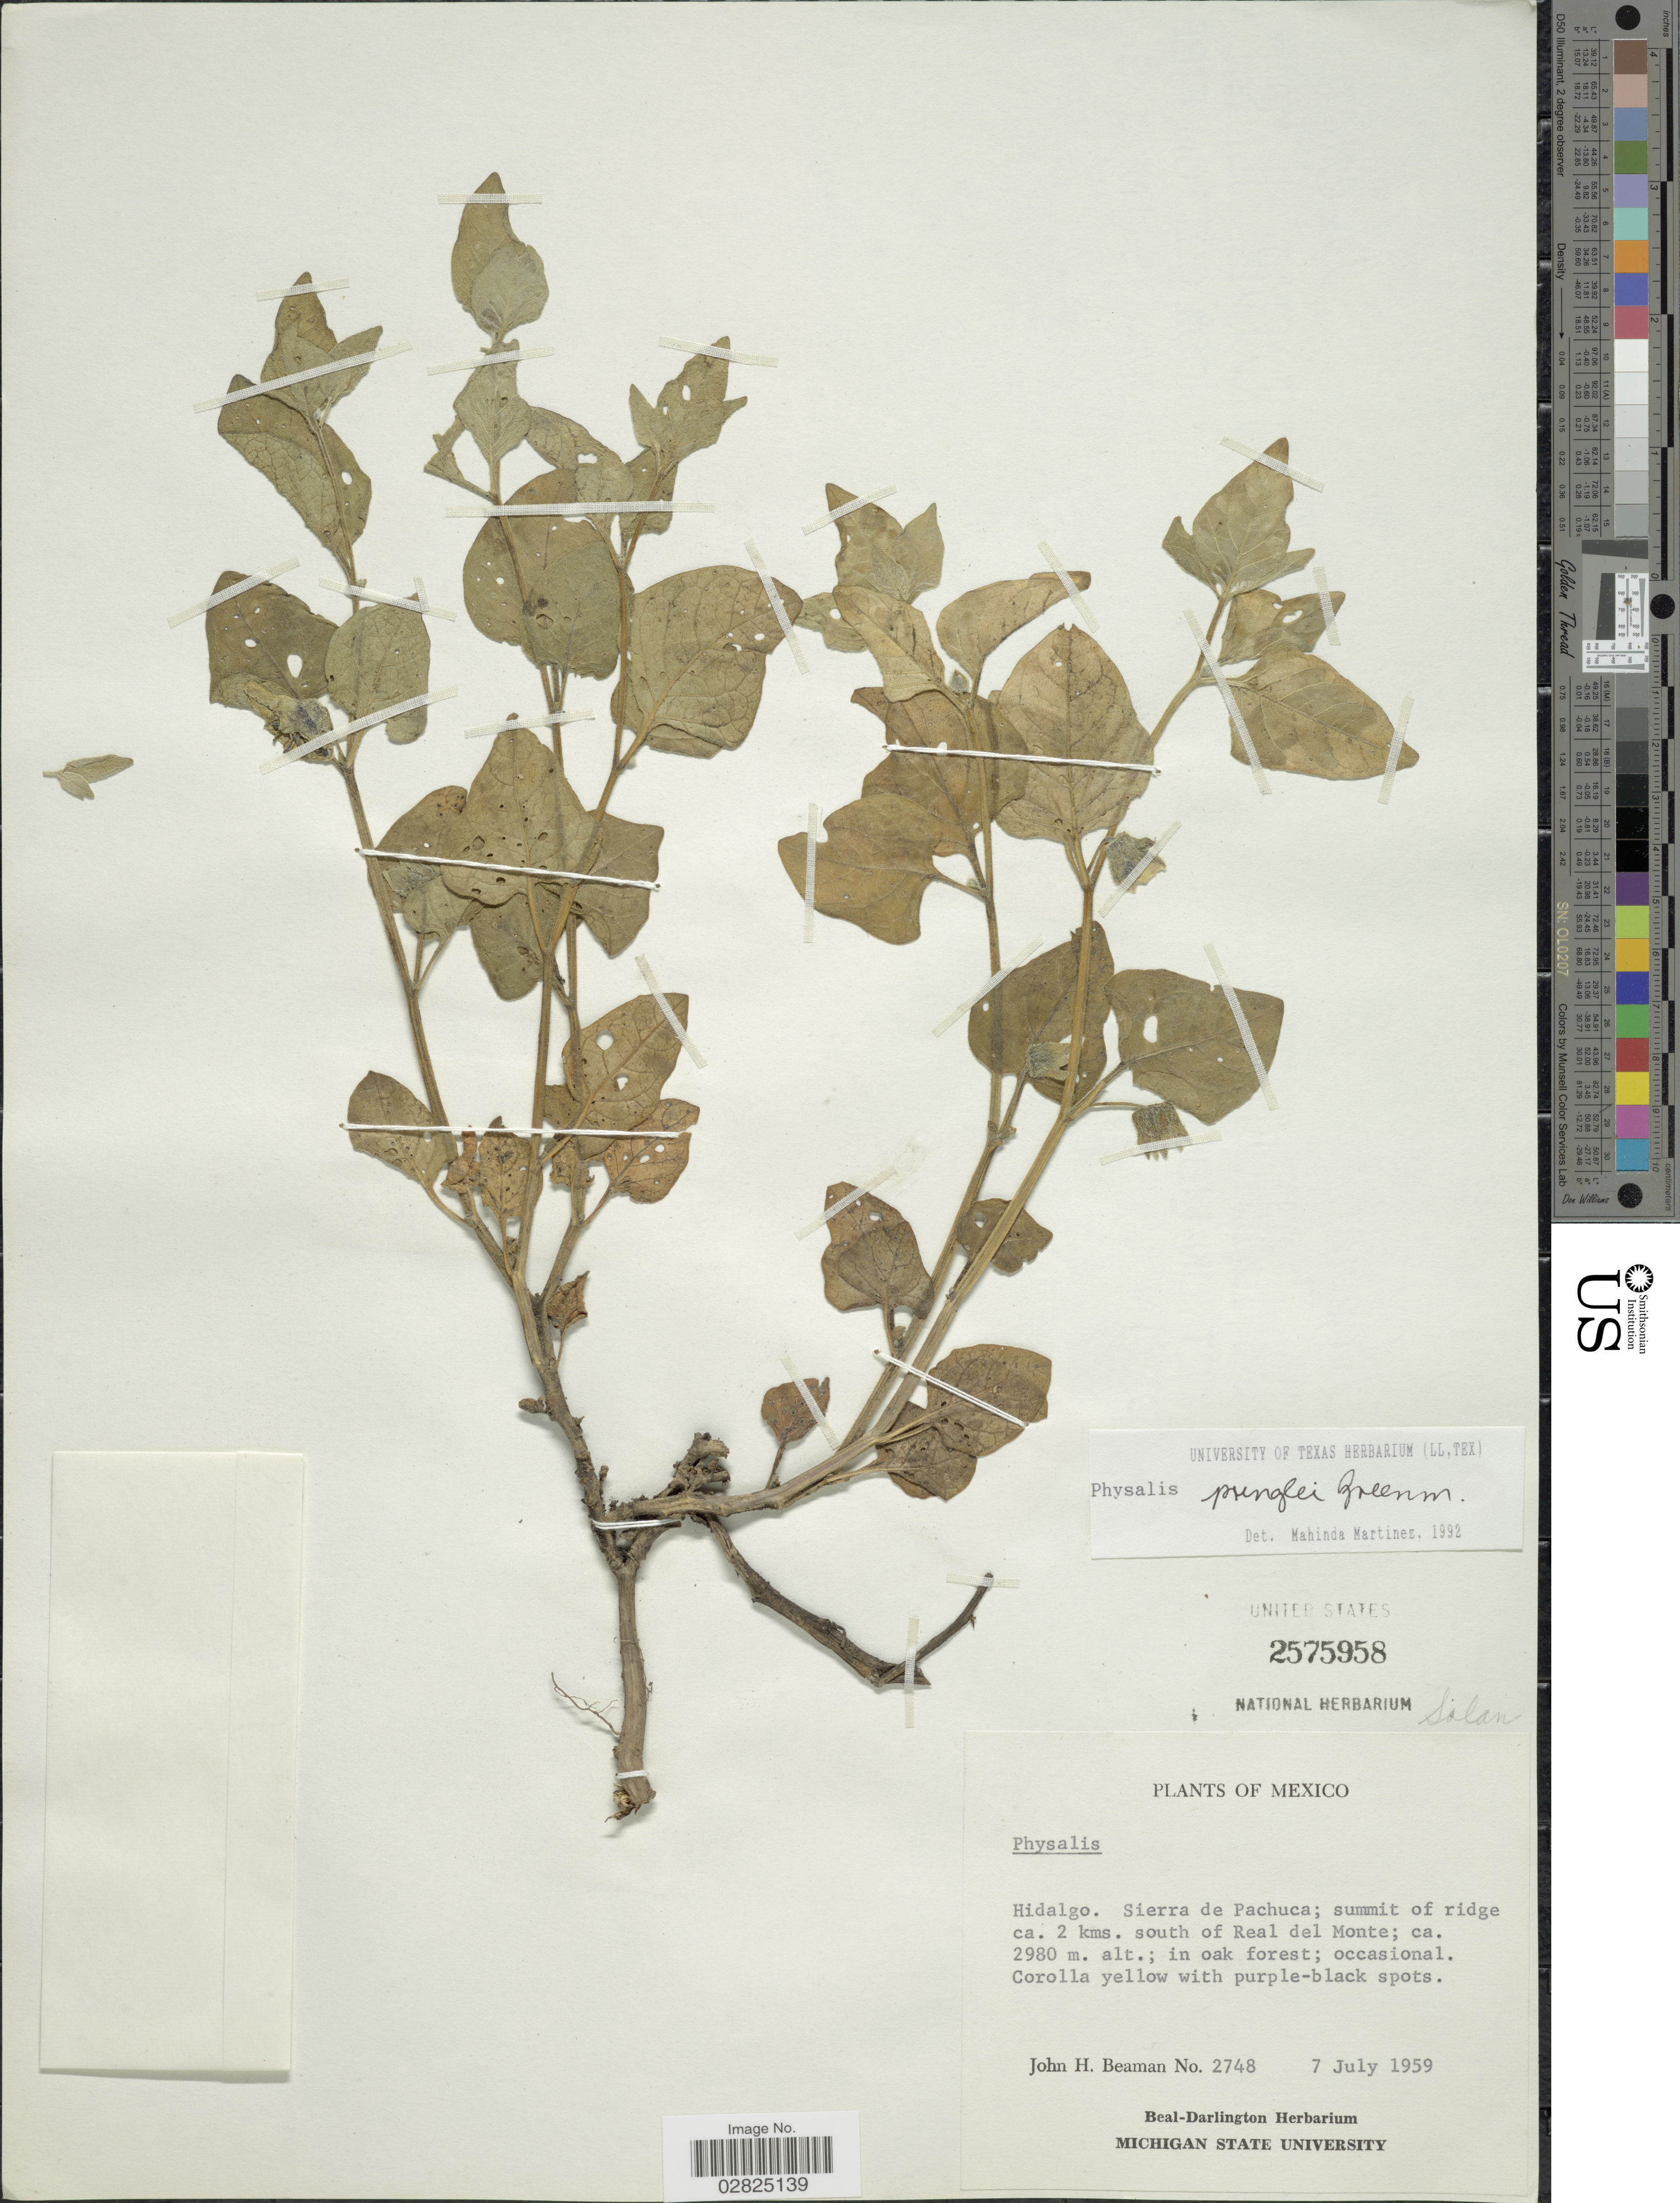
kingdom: Plantae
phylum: Tracheophyta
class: Magnoliopsida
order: Solanales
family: Solanaceae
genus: Physalis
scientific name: Physalis pringlei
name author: Greenm.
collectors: J. H. Beaman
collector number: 2748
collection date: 1959-07-07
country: Mexico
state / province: Hidalgo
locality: Sierra de Pachuca; summit of ridge ca. 2 kms. south of Real del Monte.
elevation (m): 2980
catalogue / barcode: US 2575958